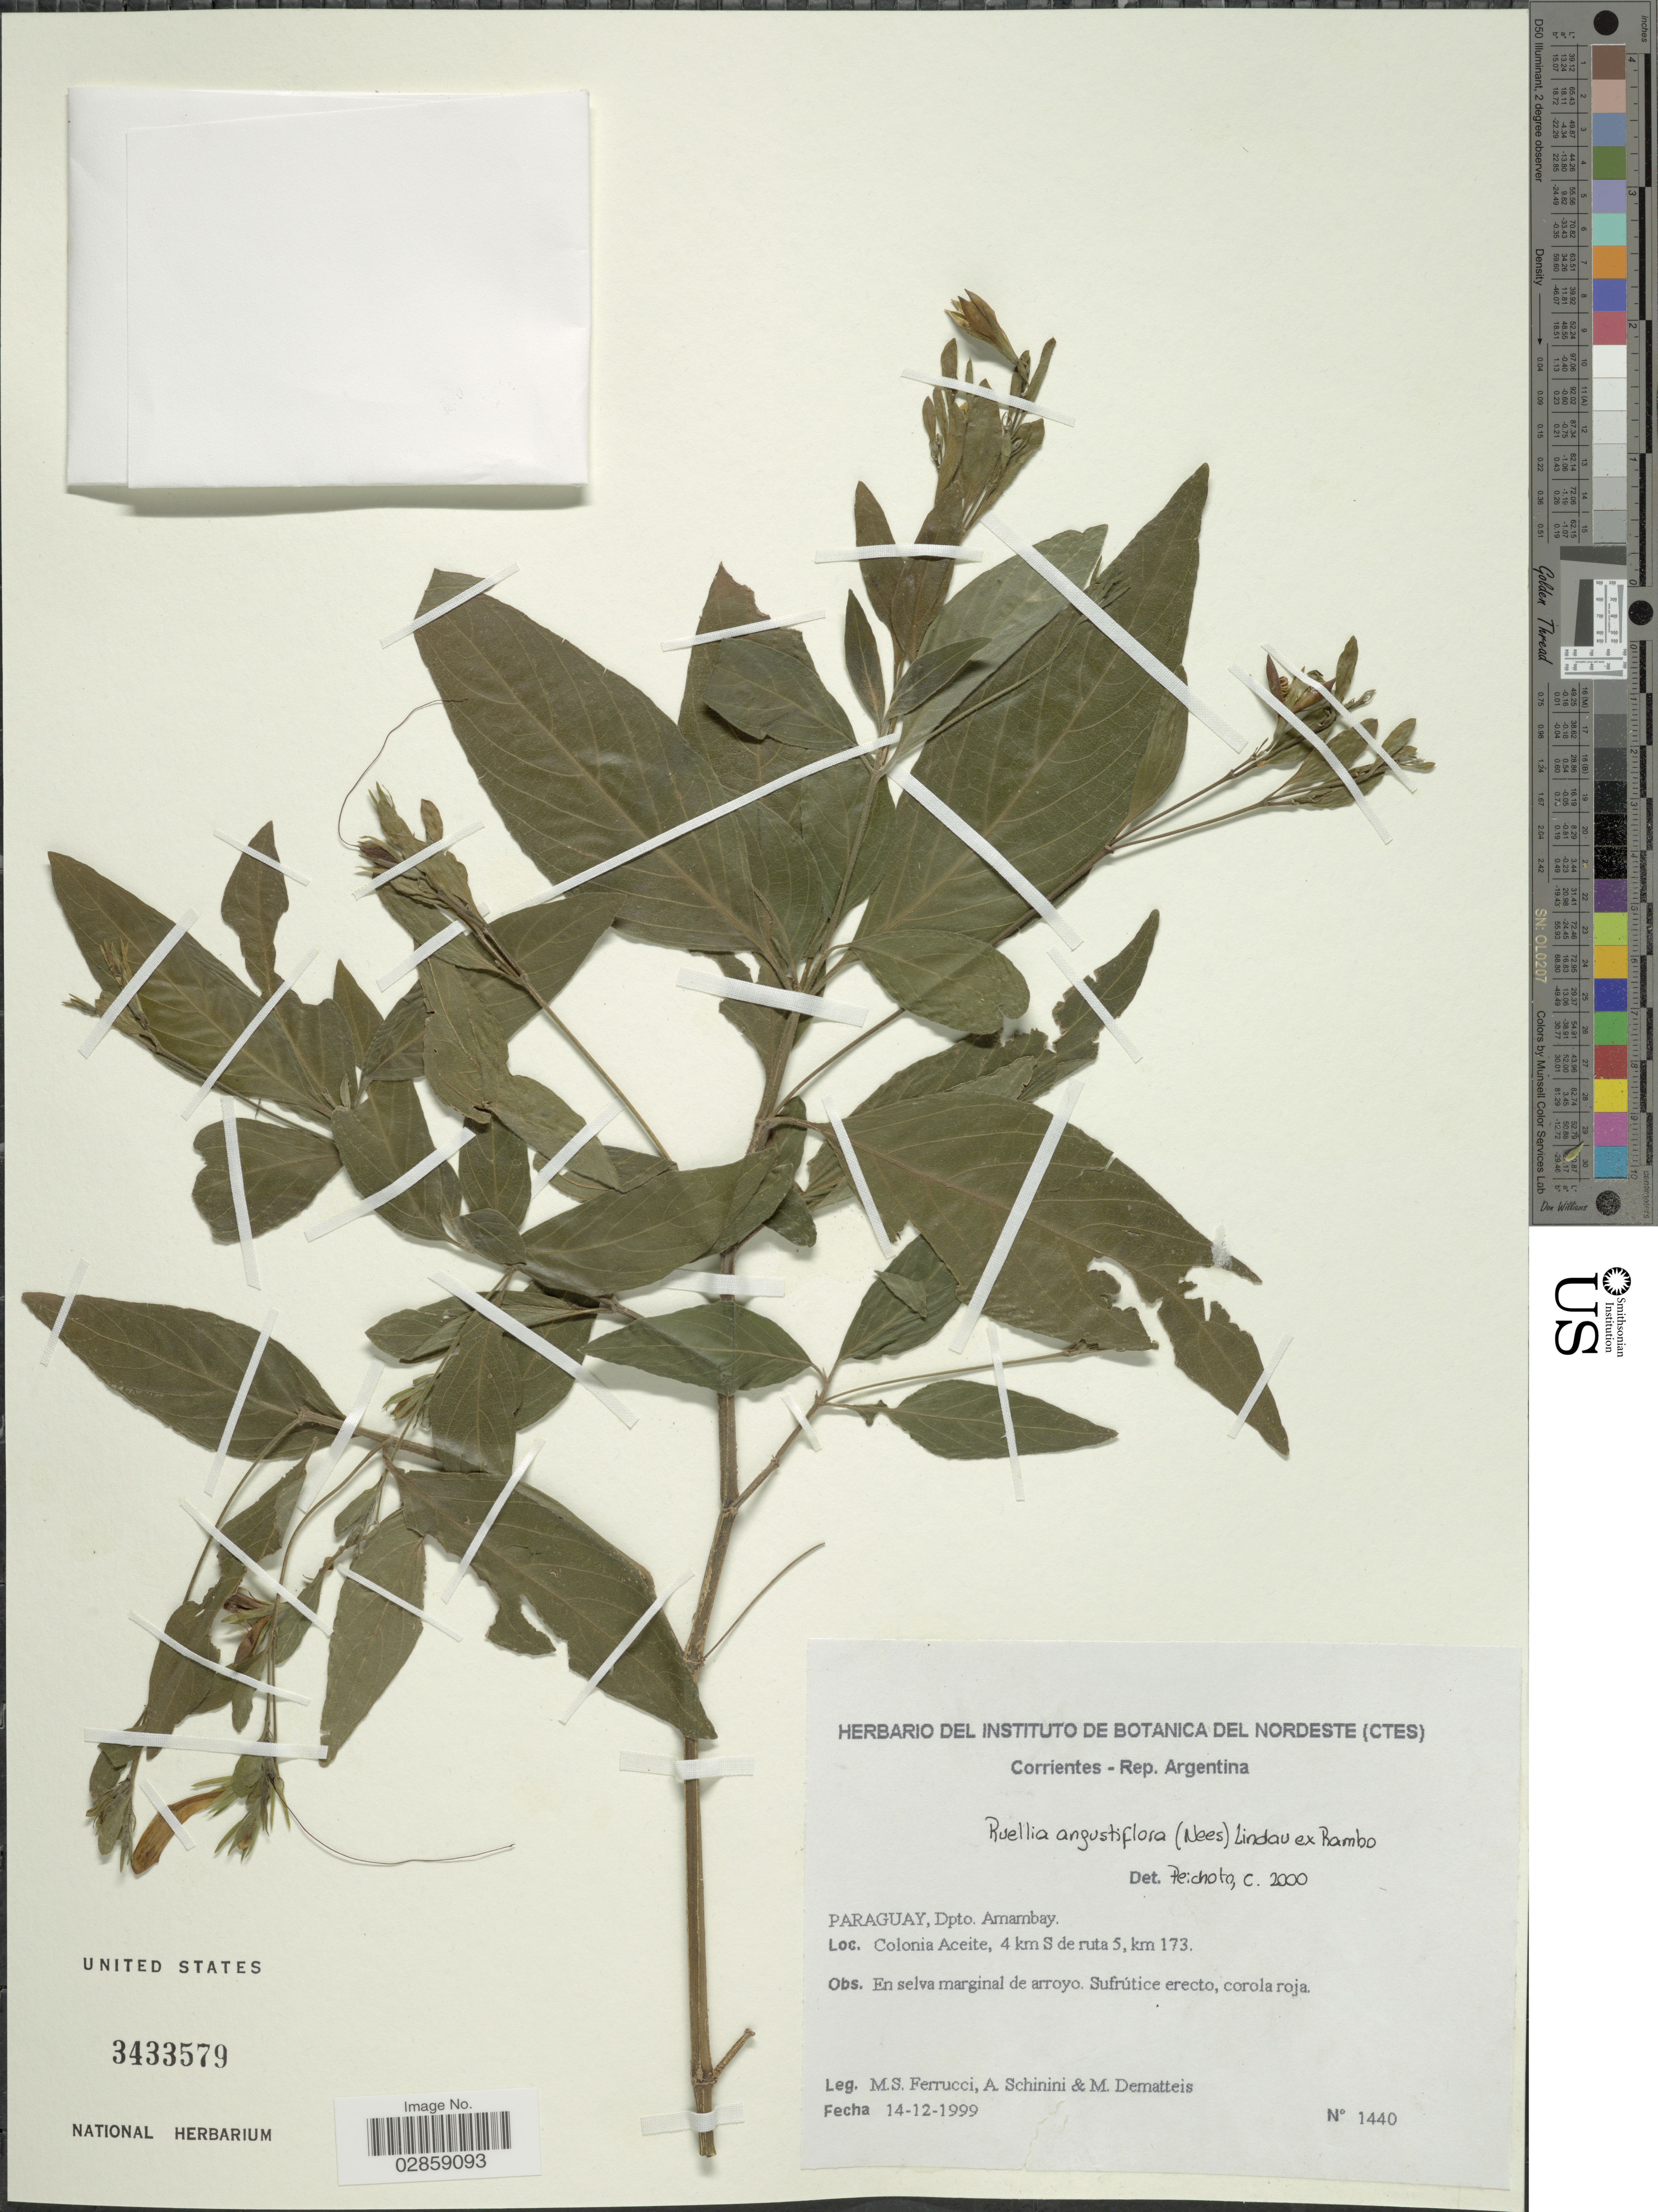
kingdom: Plantae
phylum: Tracheophyta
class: Magnoliopsida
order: Lamiales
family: Acanthaceae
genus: Ruellia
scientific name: Ruellia angustiflora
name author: (Nees) Lindau ex Rambo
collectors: M. S. Ferrucci, A. Schinini & M. Dematteis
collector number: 1440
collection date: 1999-12-14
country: Paraguay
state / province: Amambay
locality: Dpto. Amambay. Colonia Aceite, 4 km S de ruta 5, km 173.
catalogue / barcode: US 3433579